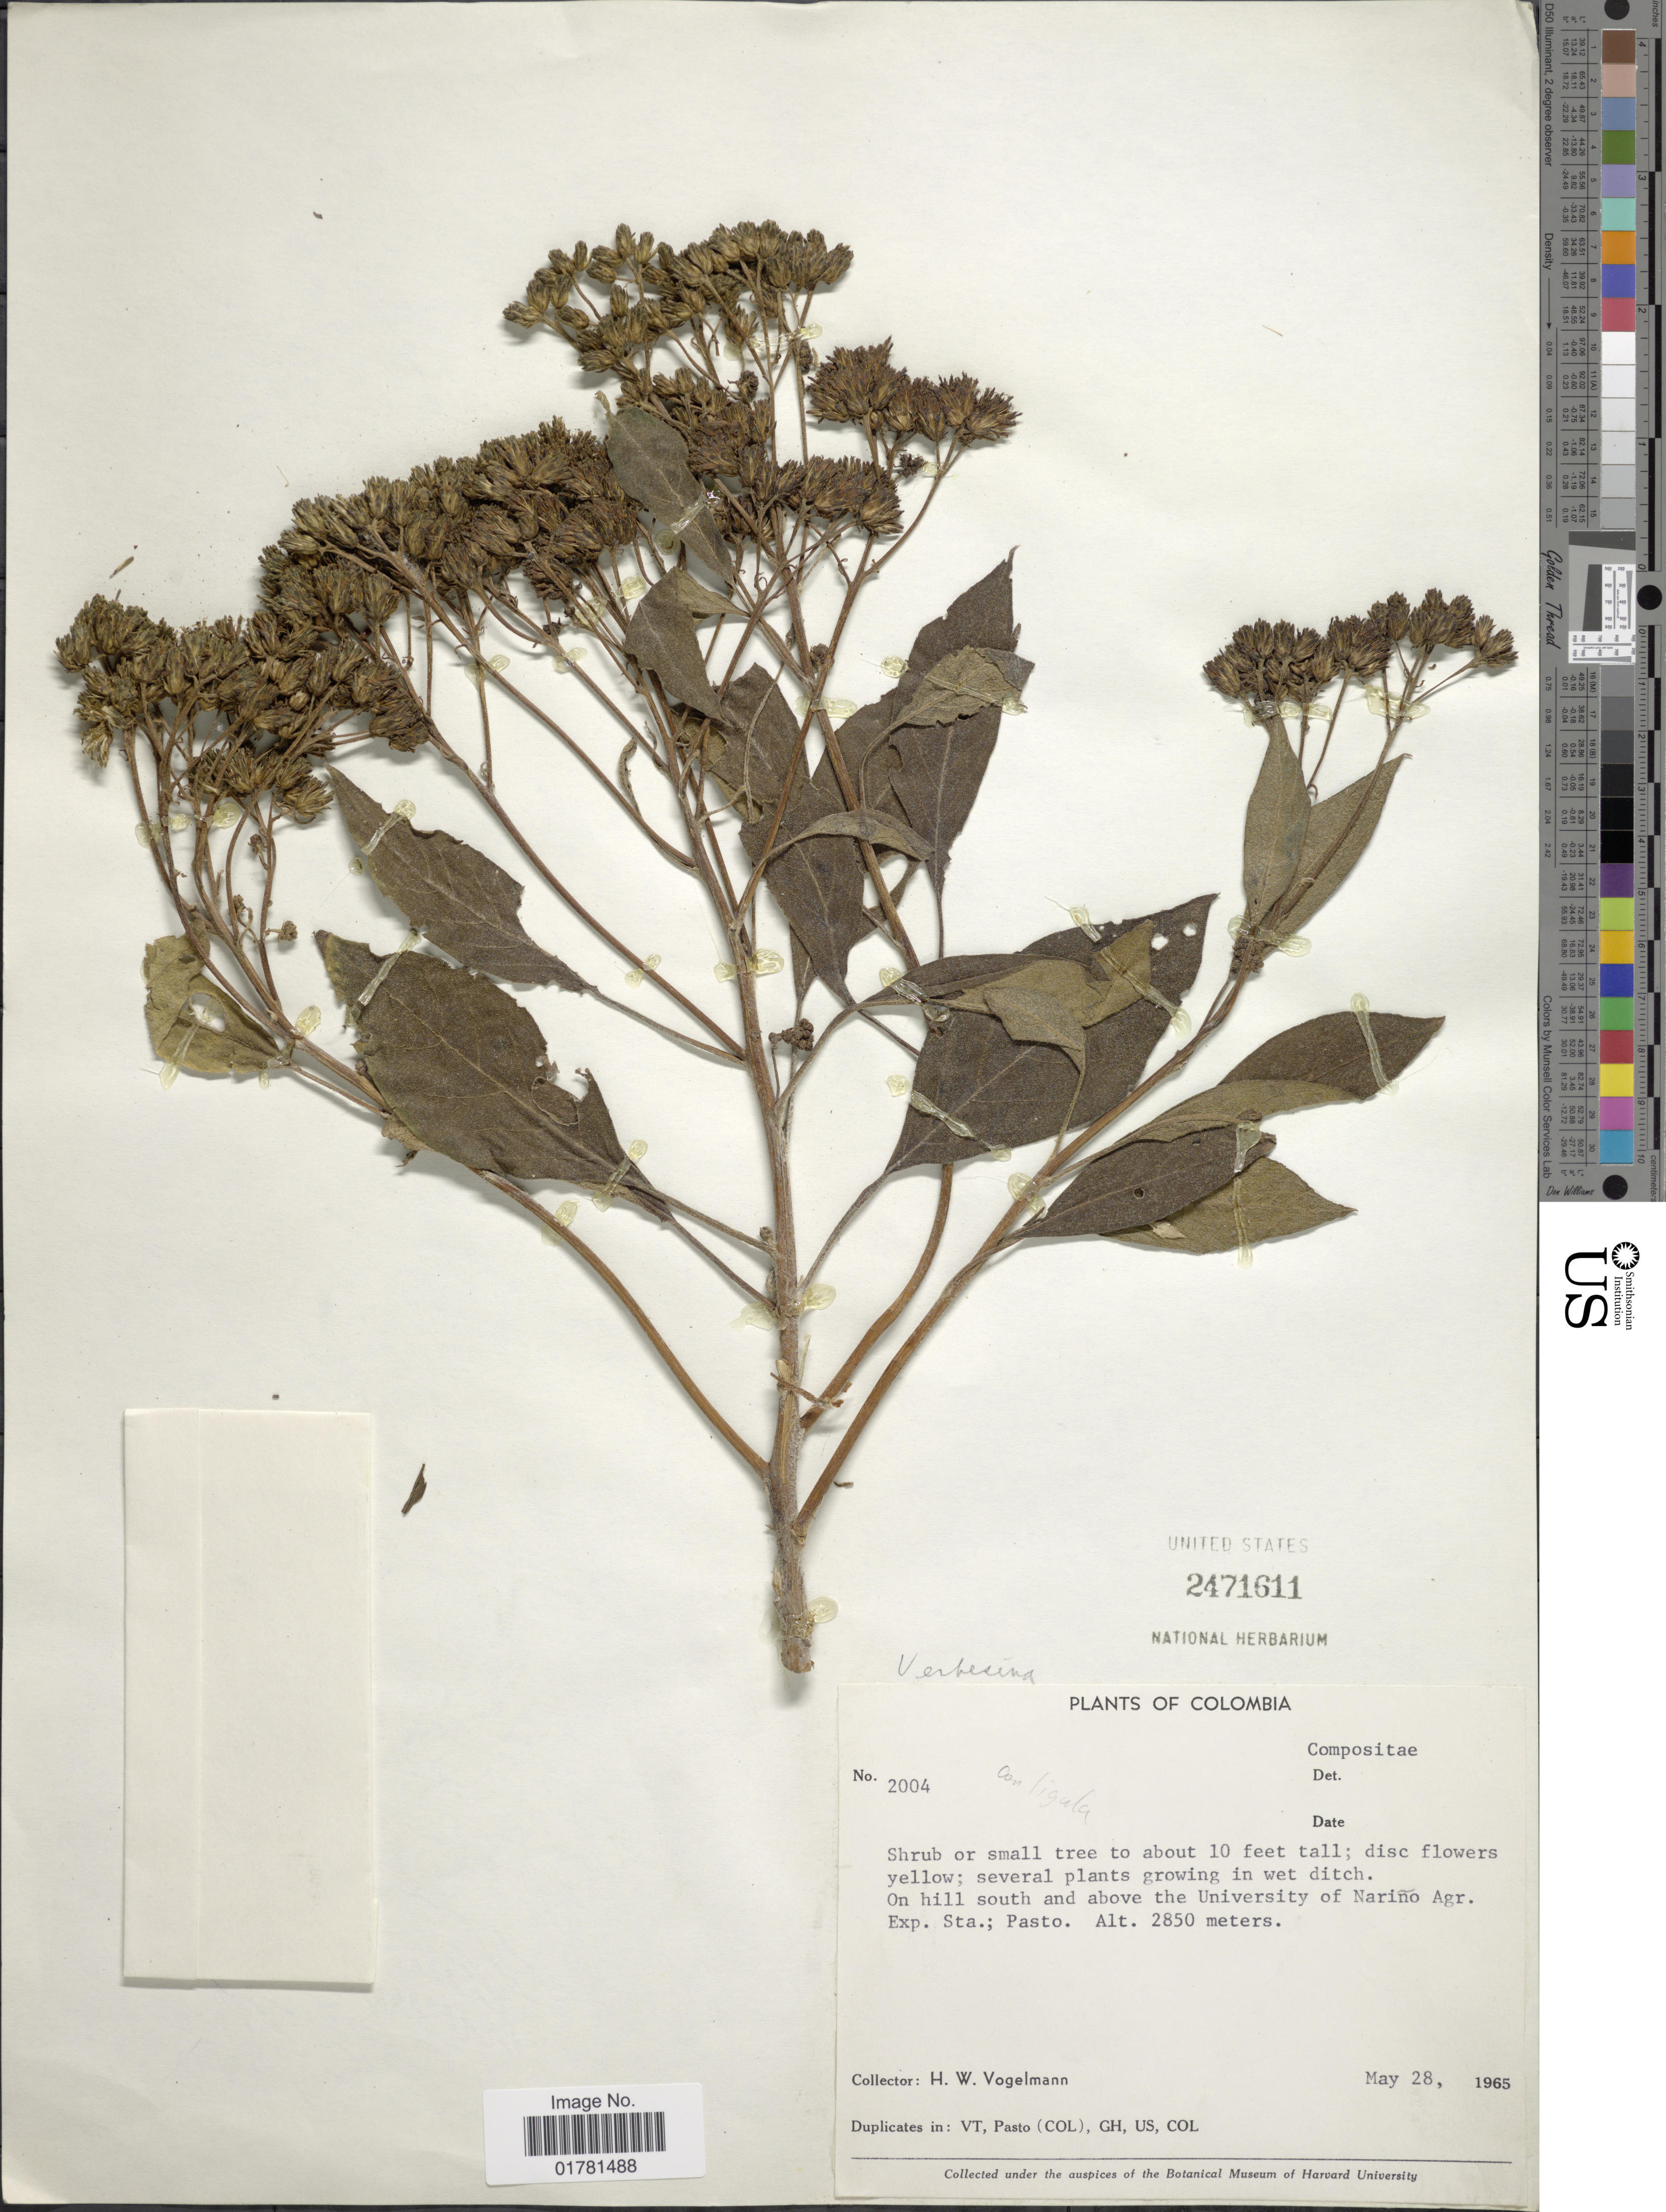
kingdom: Plantae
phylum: Tracheophyta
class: Magnoliopsida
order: Asterales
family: Asteraceae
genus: Verbesina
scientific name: Verbesina sp.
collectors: H. Vogelmann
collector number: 2004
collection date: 1965-05-28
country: Colombia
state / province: Nariño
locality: On hill south and above the University of Nariño Agr Exp Sta; Pasto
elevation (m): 2850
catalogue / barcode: US 2471611